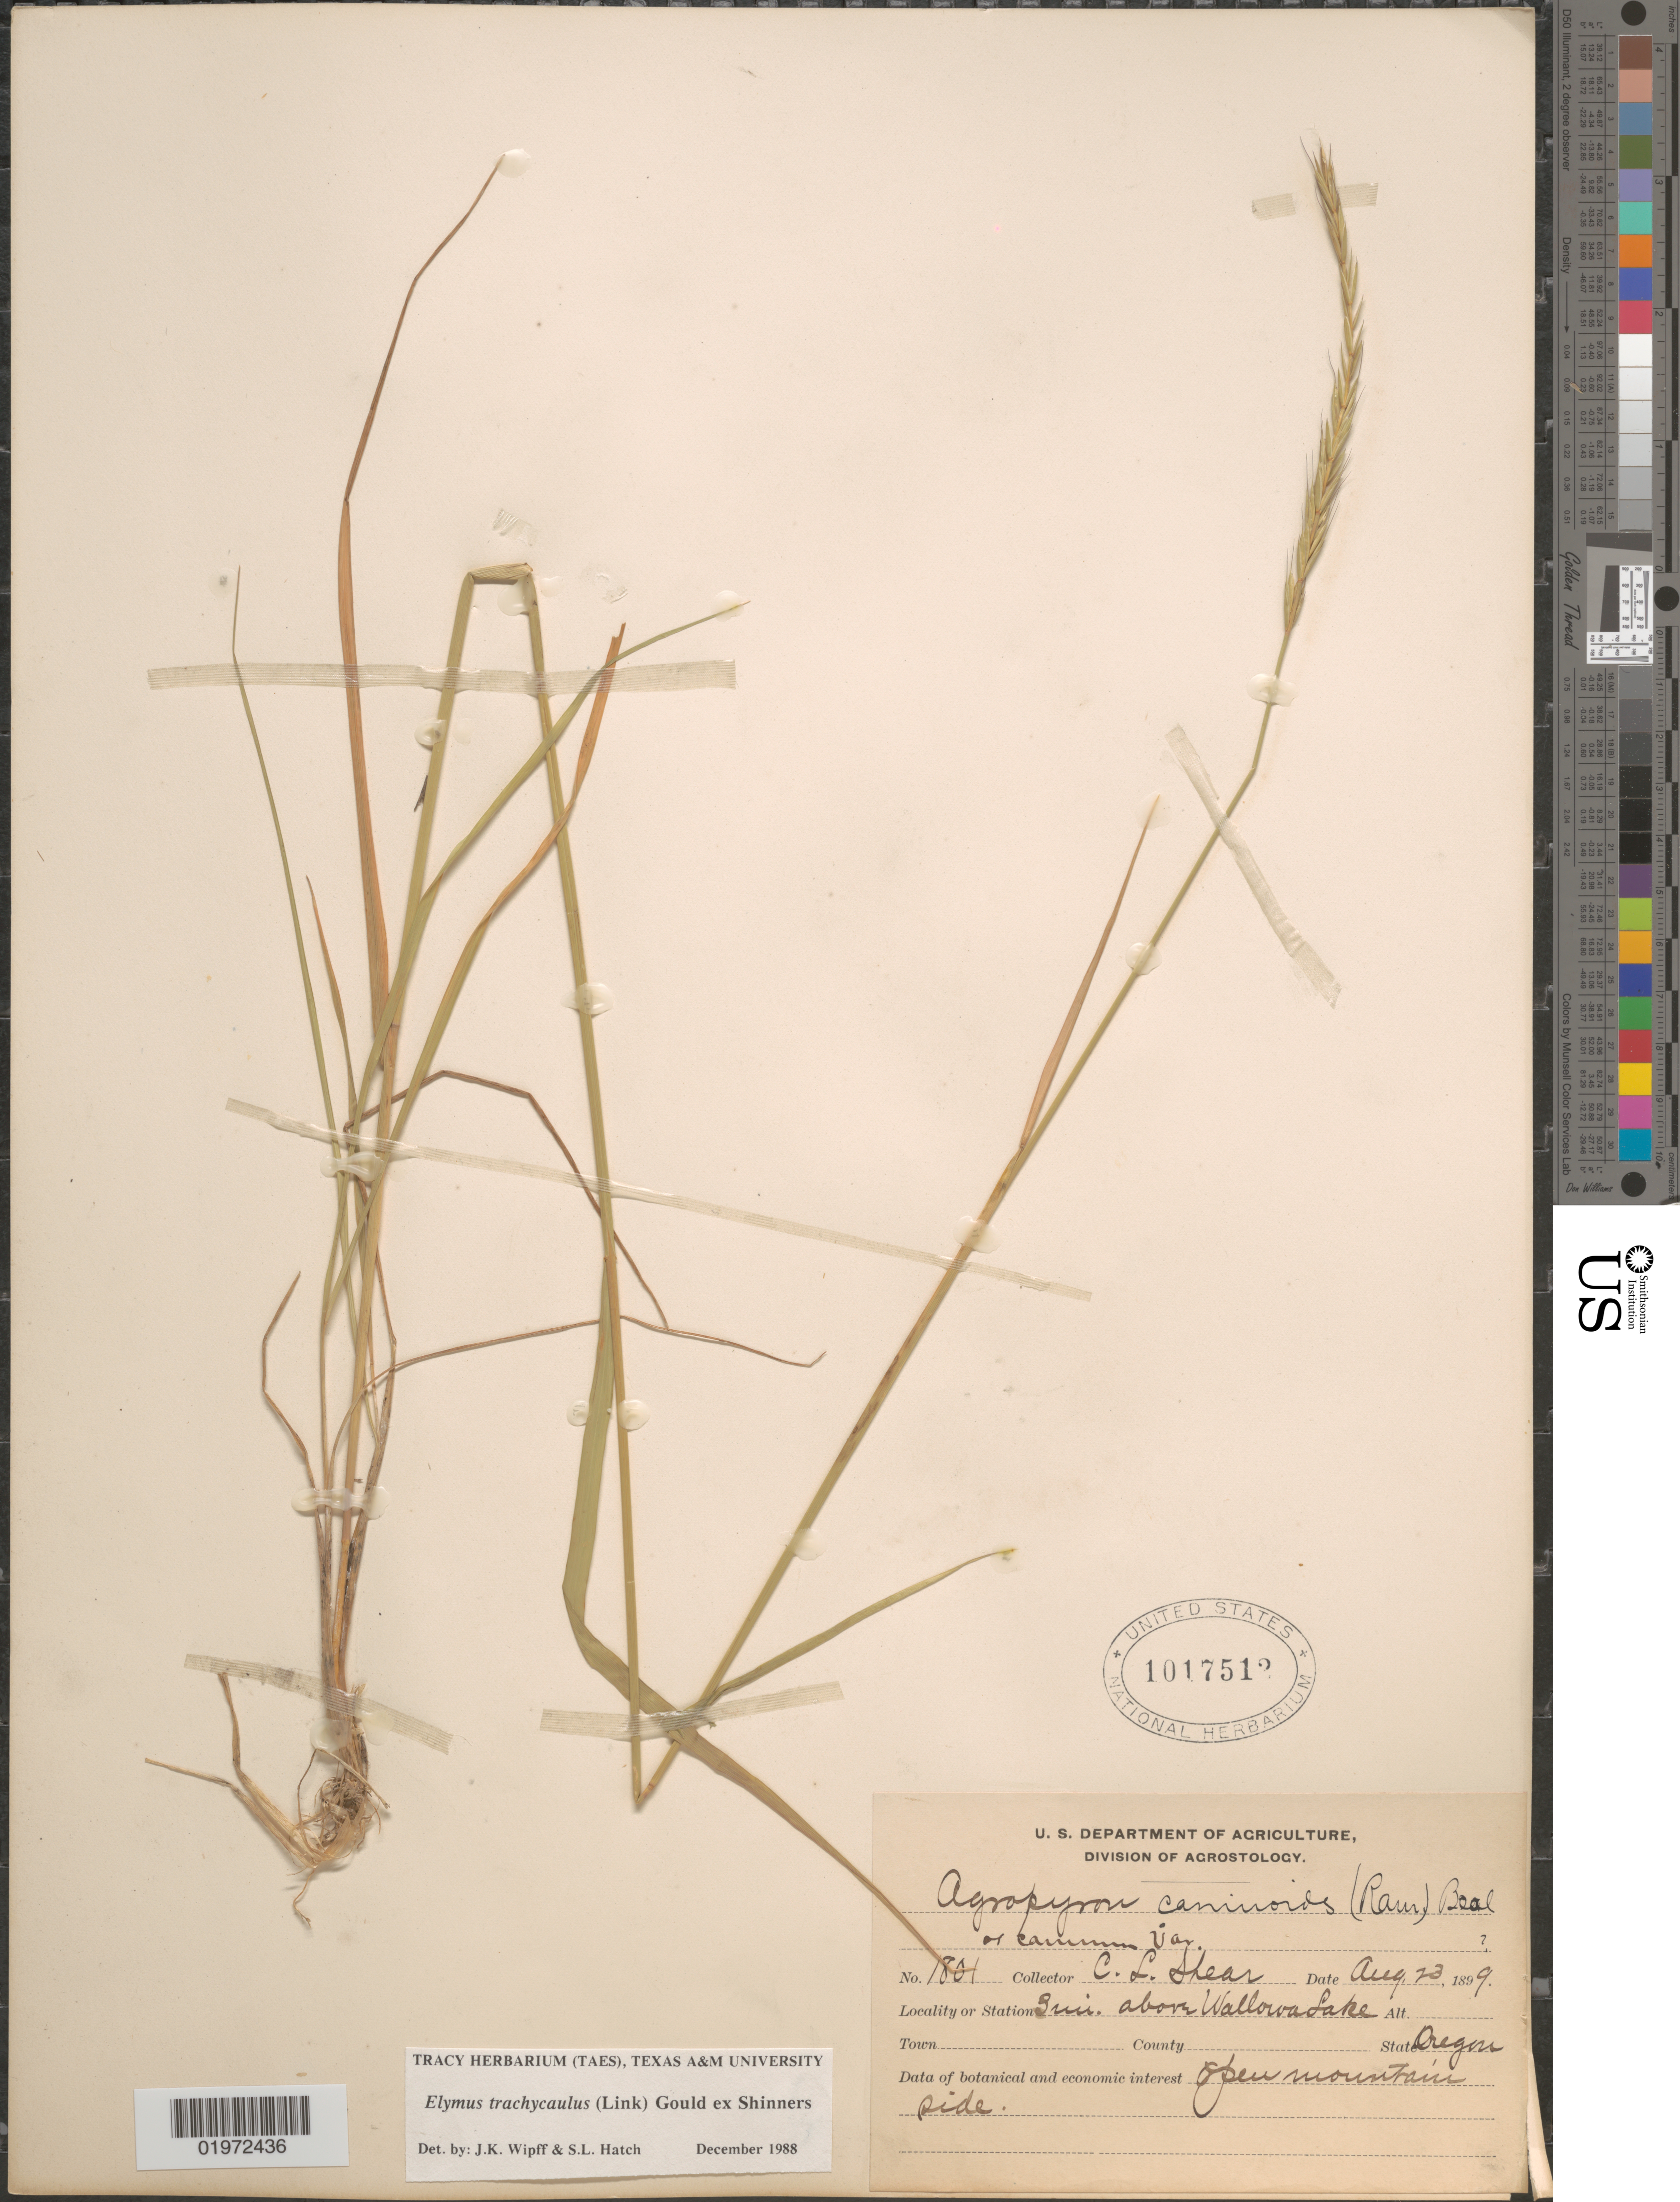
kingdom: Plantae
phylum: Tracheophyta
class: Liliopsida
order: Poales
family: Poaceae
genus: Elymus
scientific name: Elymus trachycaulus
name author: (Link) Gould ex Shinners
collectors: C. L. Shear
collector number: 1801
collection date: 1899-08-23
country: United States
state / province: Oregon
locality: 3 mi. above Wallowa Lake. Open mountain side.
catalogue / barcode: US 1017512